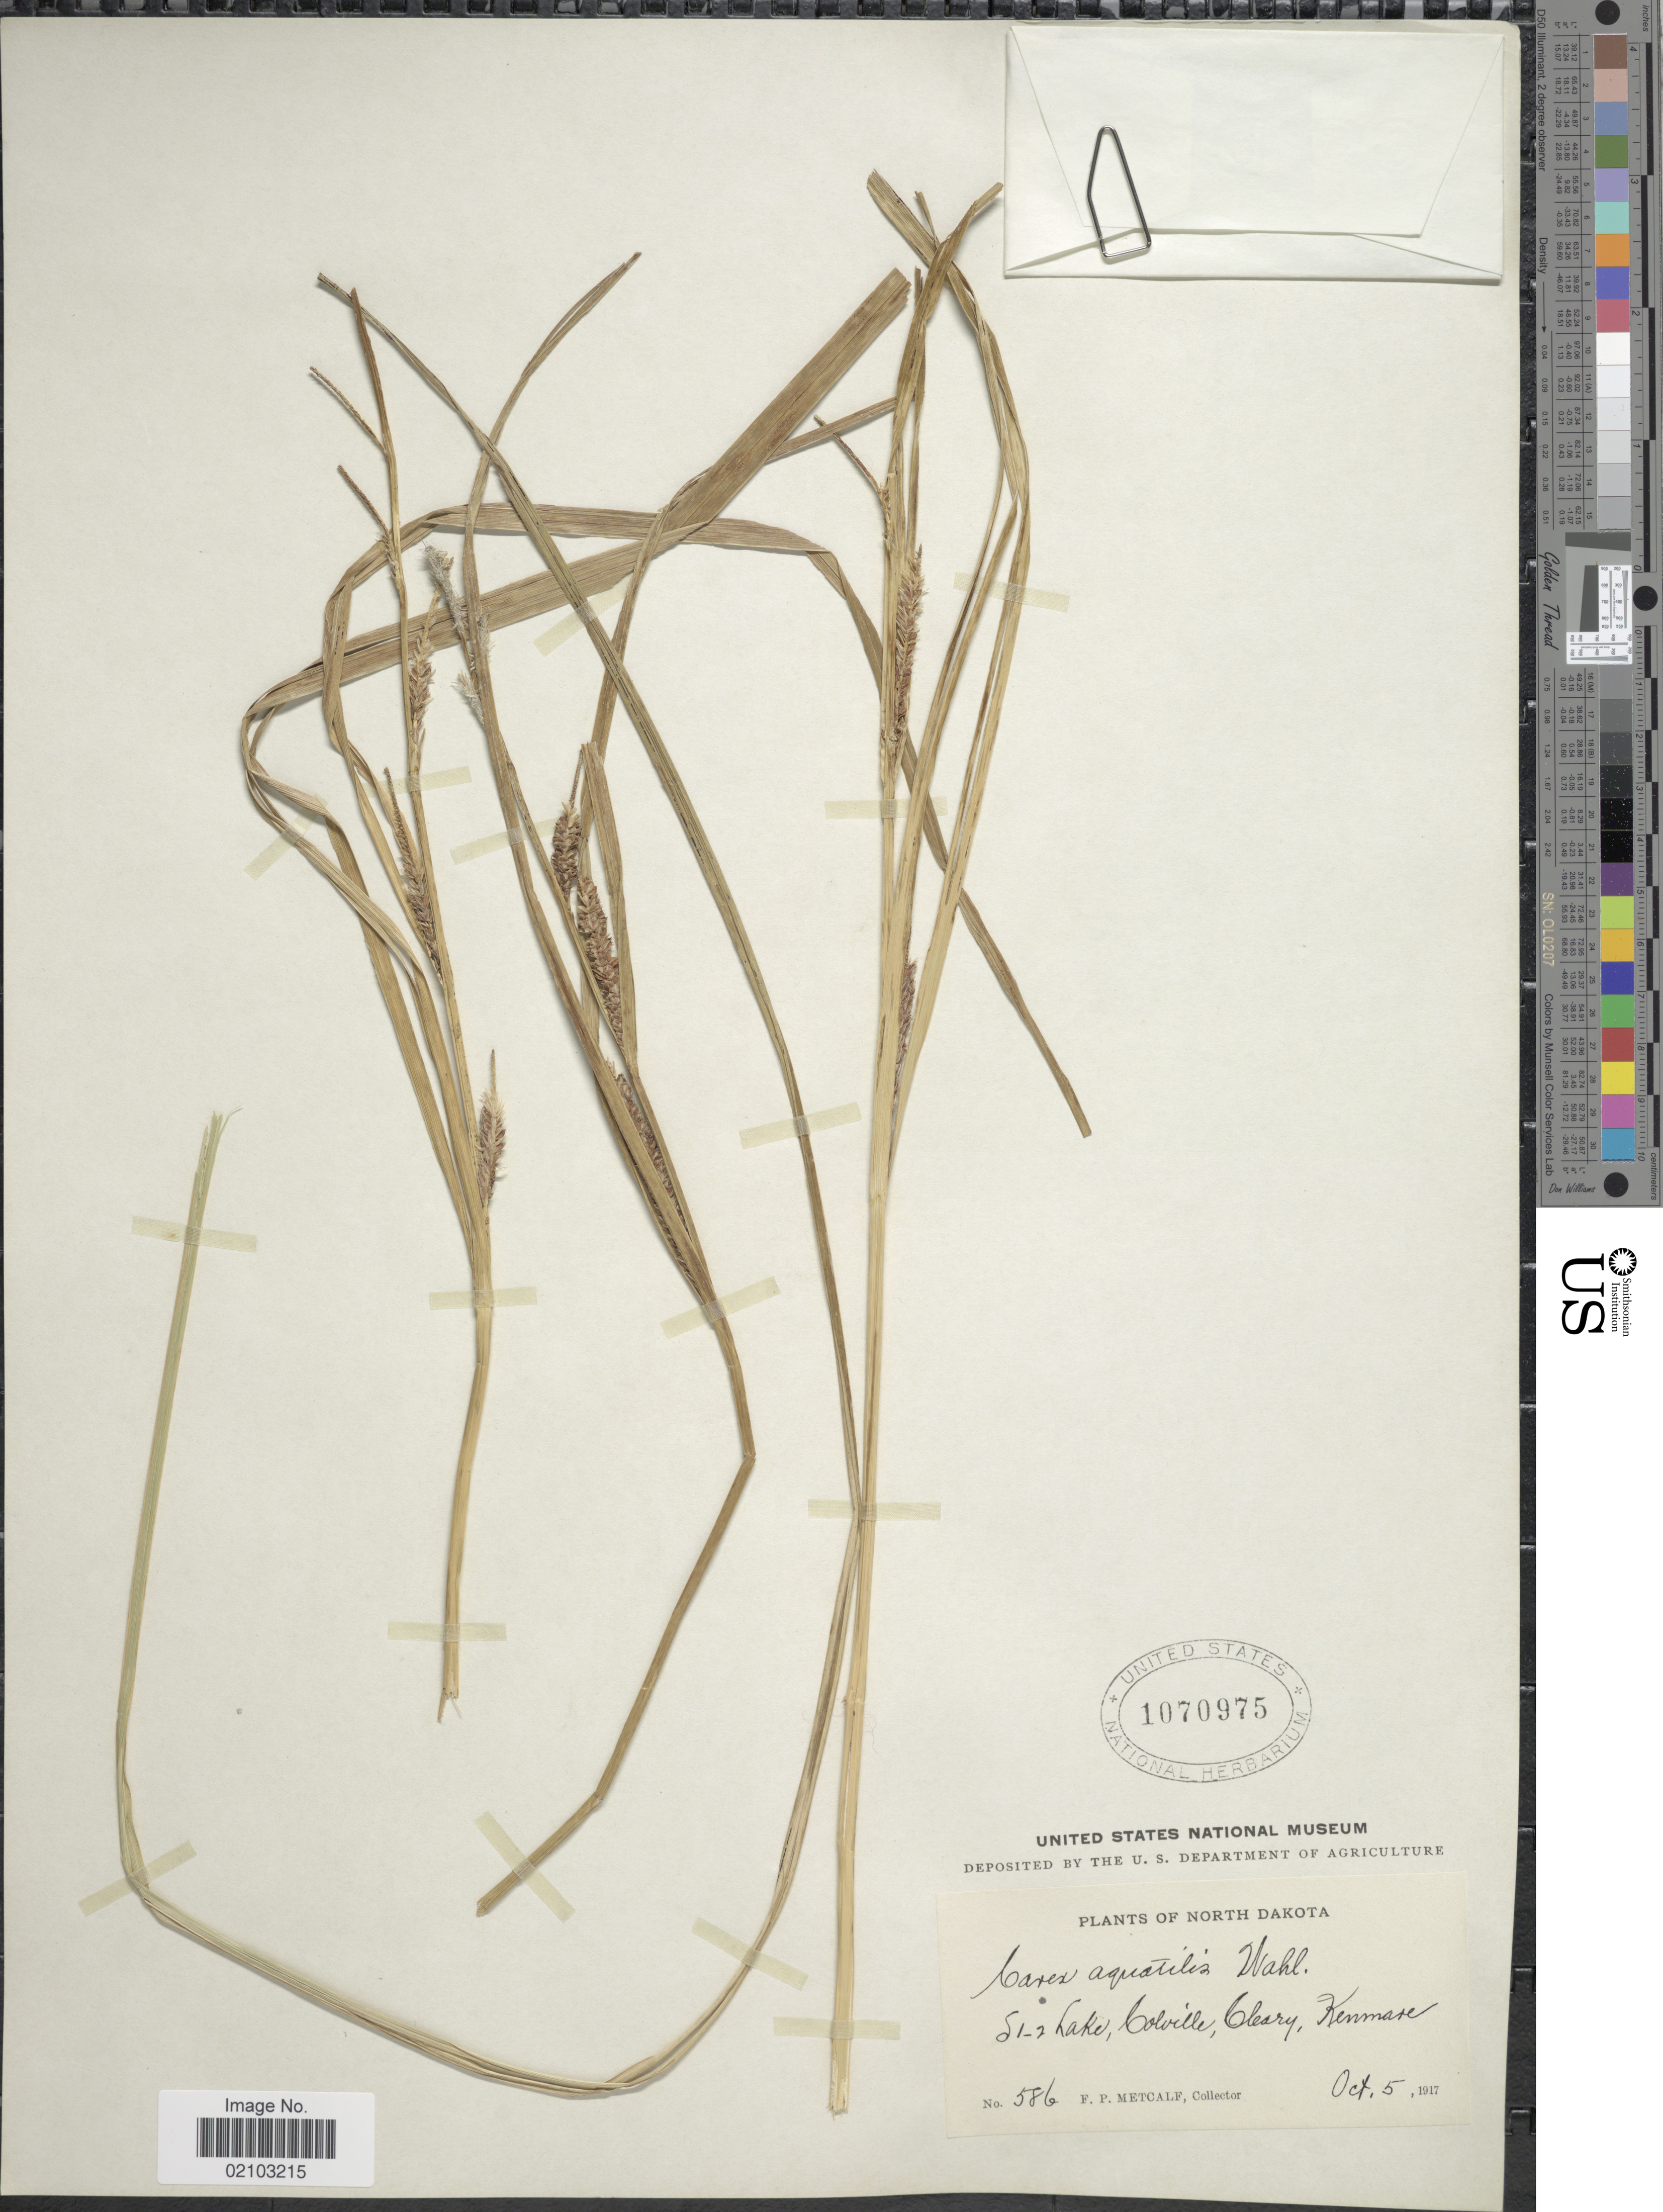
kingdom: Plantae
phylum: Tracheophyta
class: Liliopsida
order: Poales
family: Cyperaceae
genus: Carex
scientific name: Carex aquatilis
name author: Wahlenb.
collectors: F. Metcalf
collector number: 586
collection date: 1917-10-05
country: United States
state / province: North Dakota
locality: S 1-2 Lakem Colville, Cleary, Kenmare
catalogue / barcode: US 1070975